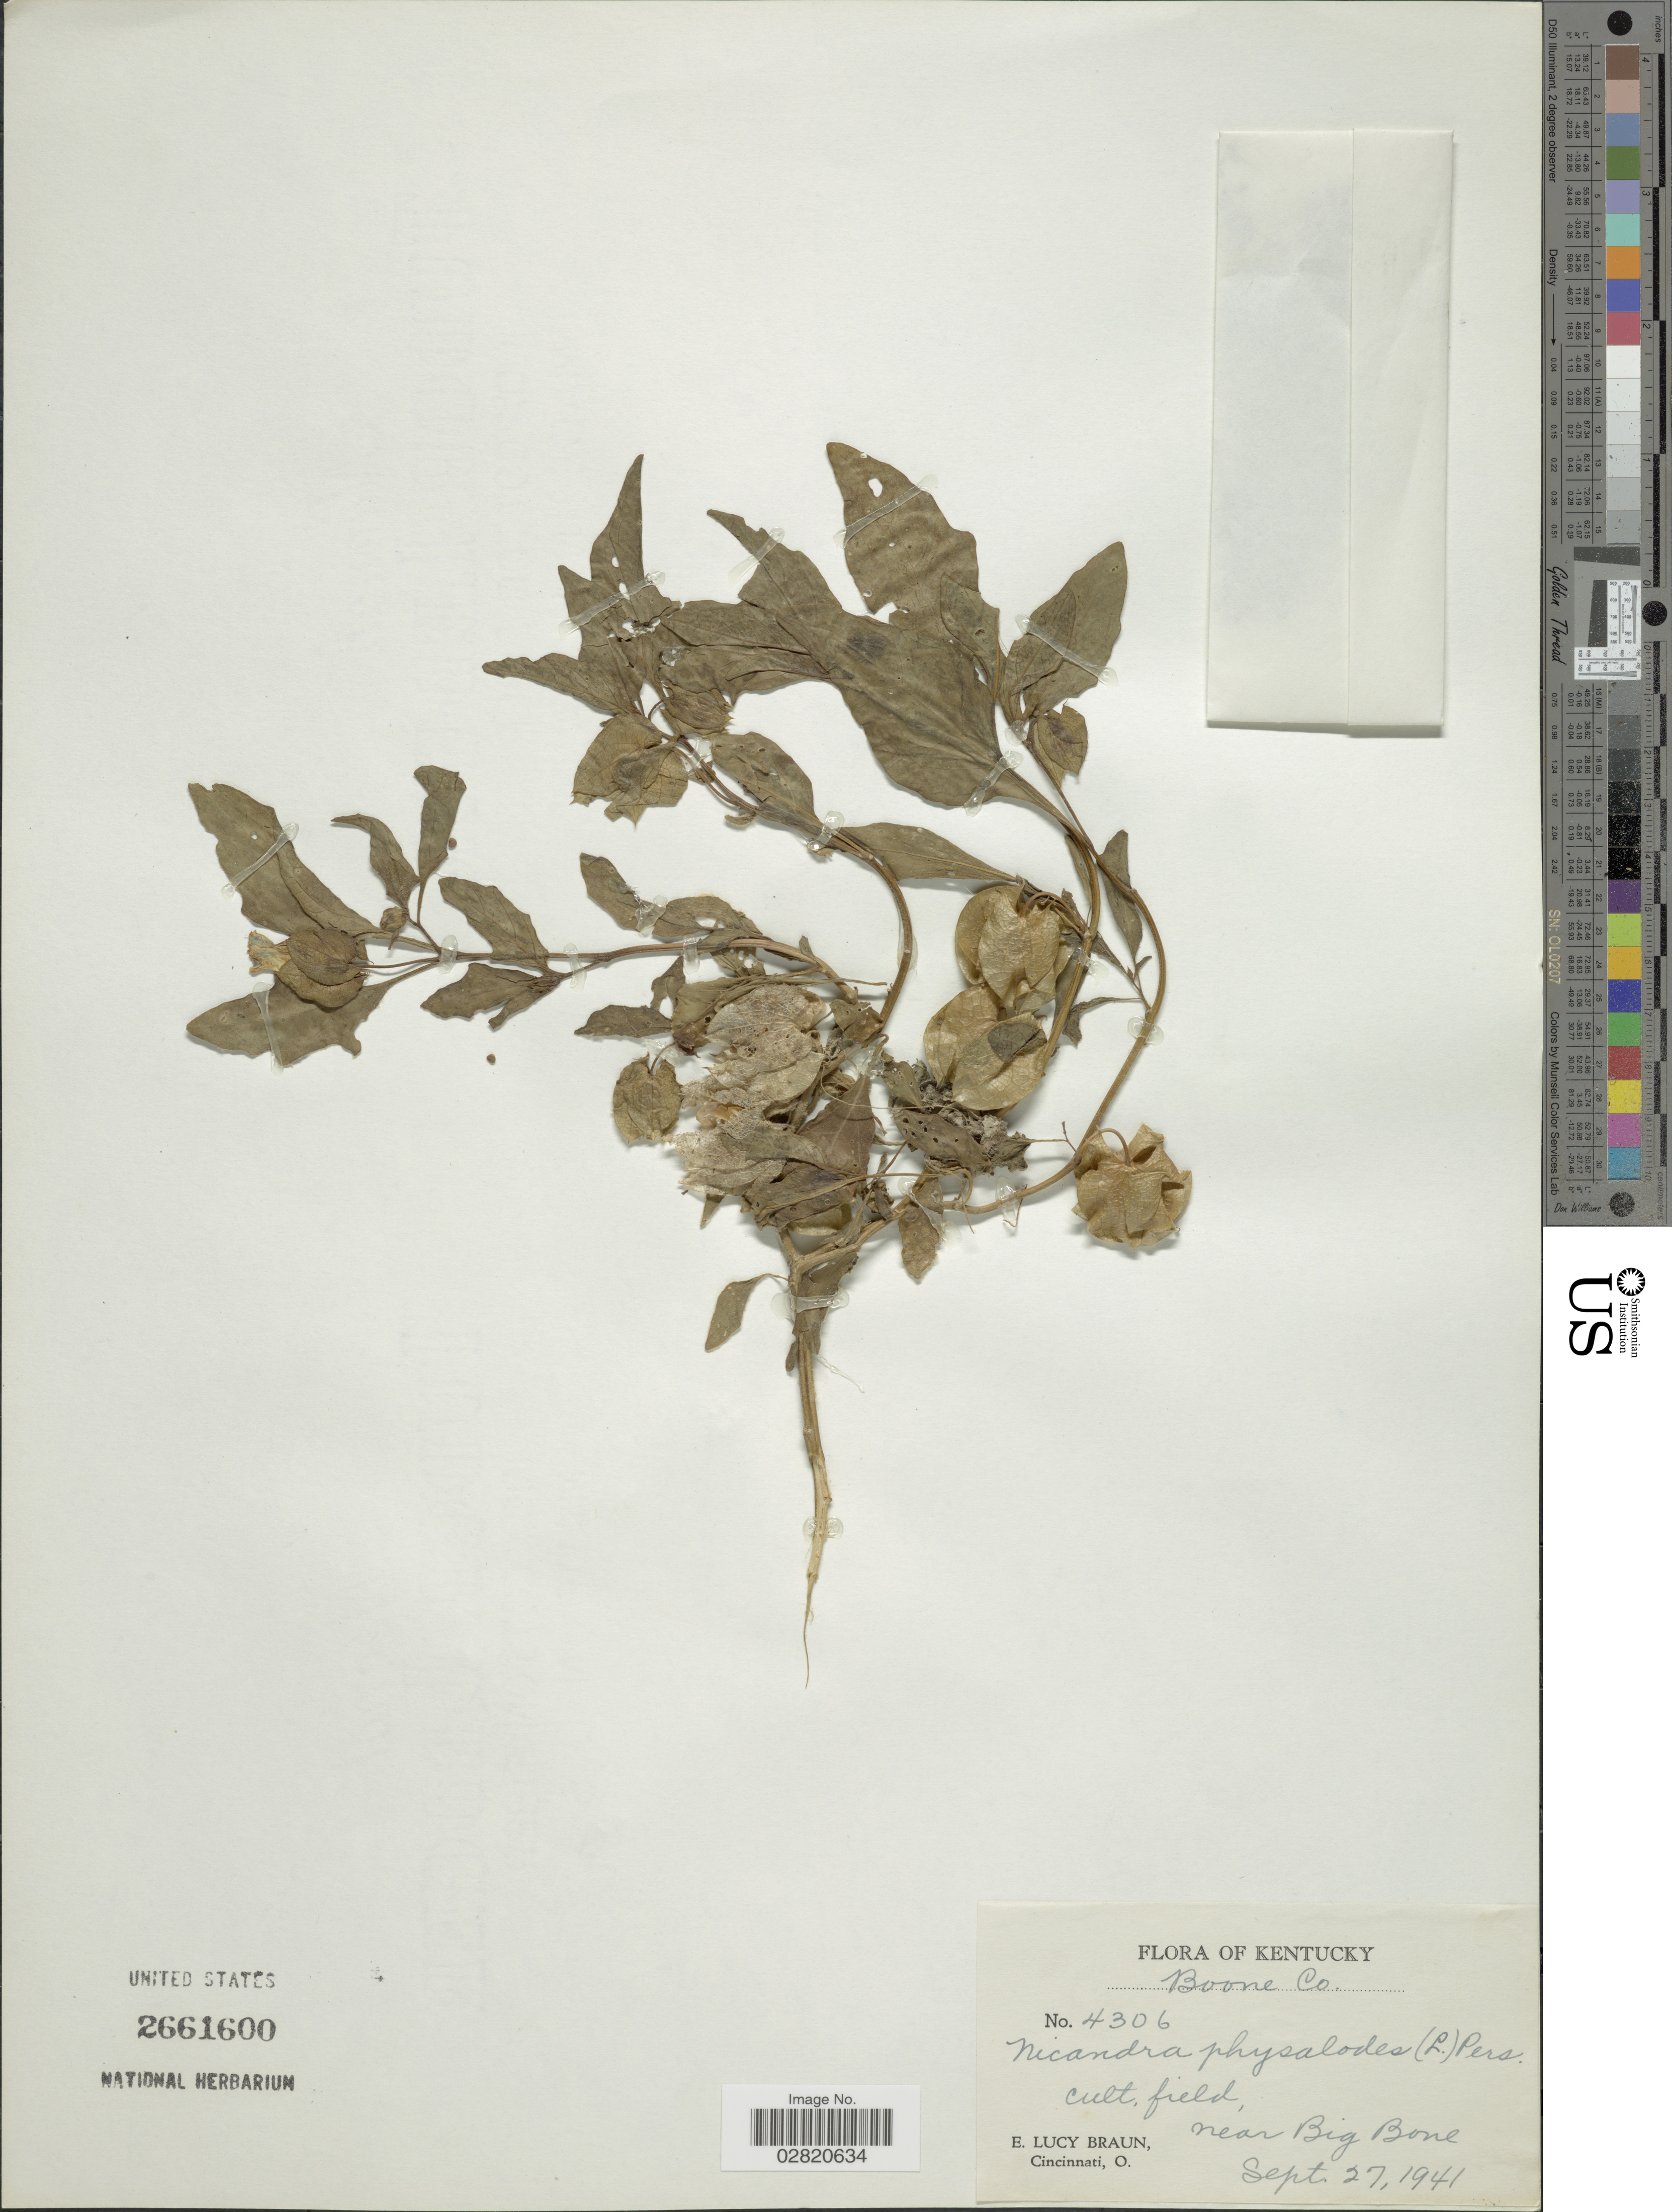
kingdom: Plantae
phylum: Tracheophyta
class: Magnoliopsida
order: Solanales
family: Solanaceae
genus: Nicandra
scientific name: Nicandra physalodes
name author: (L.) Gaertn.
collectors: E. L. Braun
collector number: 4306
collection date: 1941-09-27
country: United States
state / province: Kentucky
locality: Boone Co. Near Big Bone.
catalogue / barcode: US 2661600